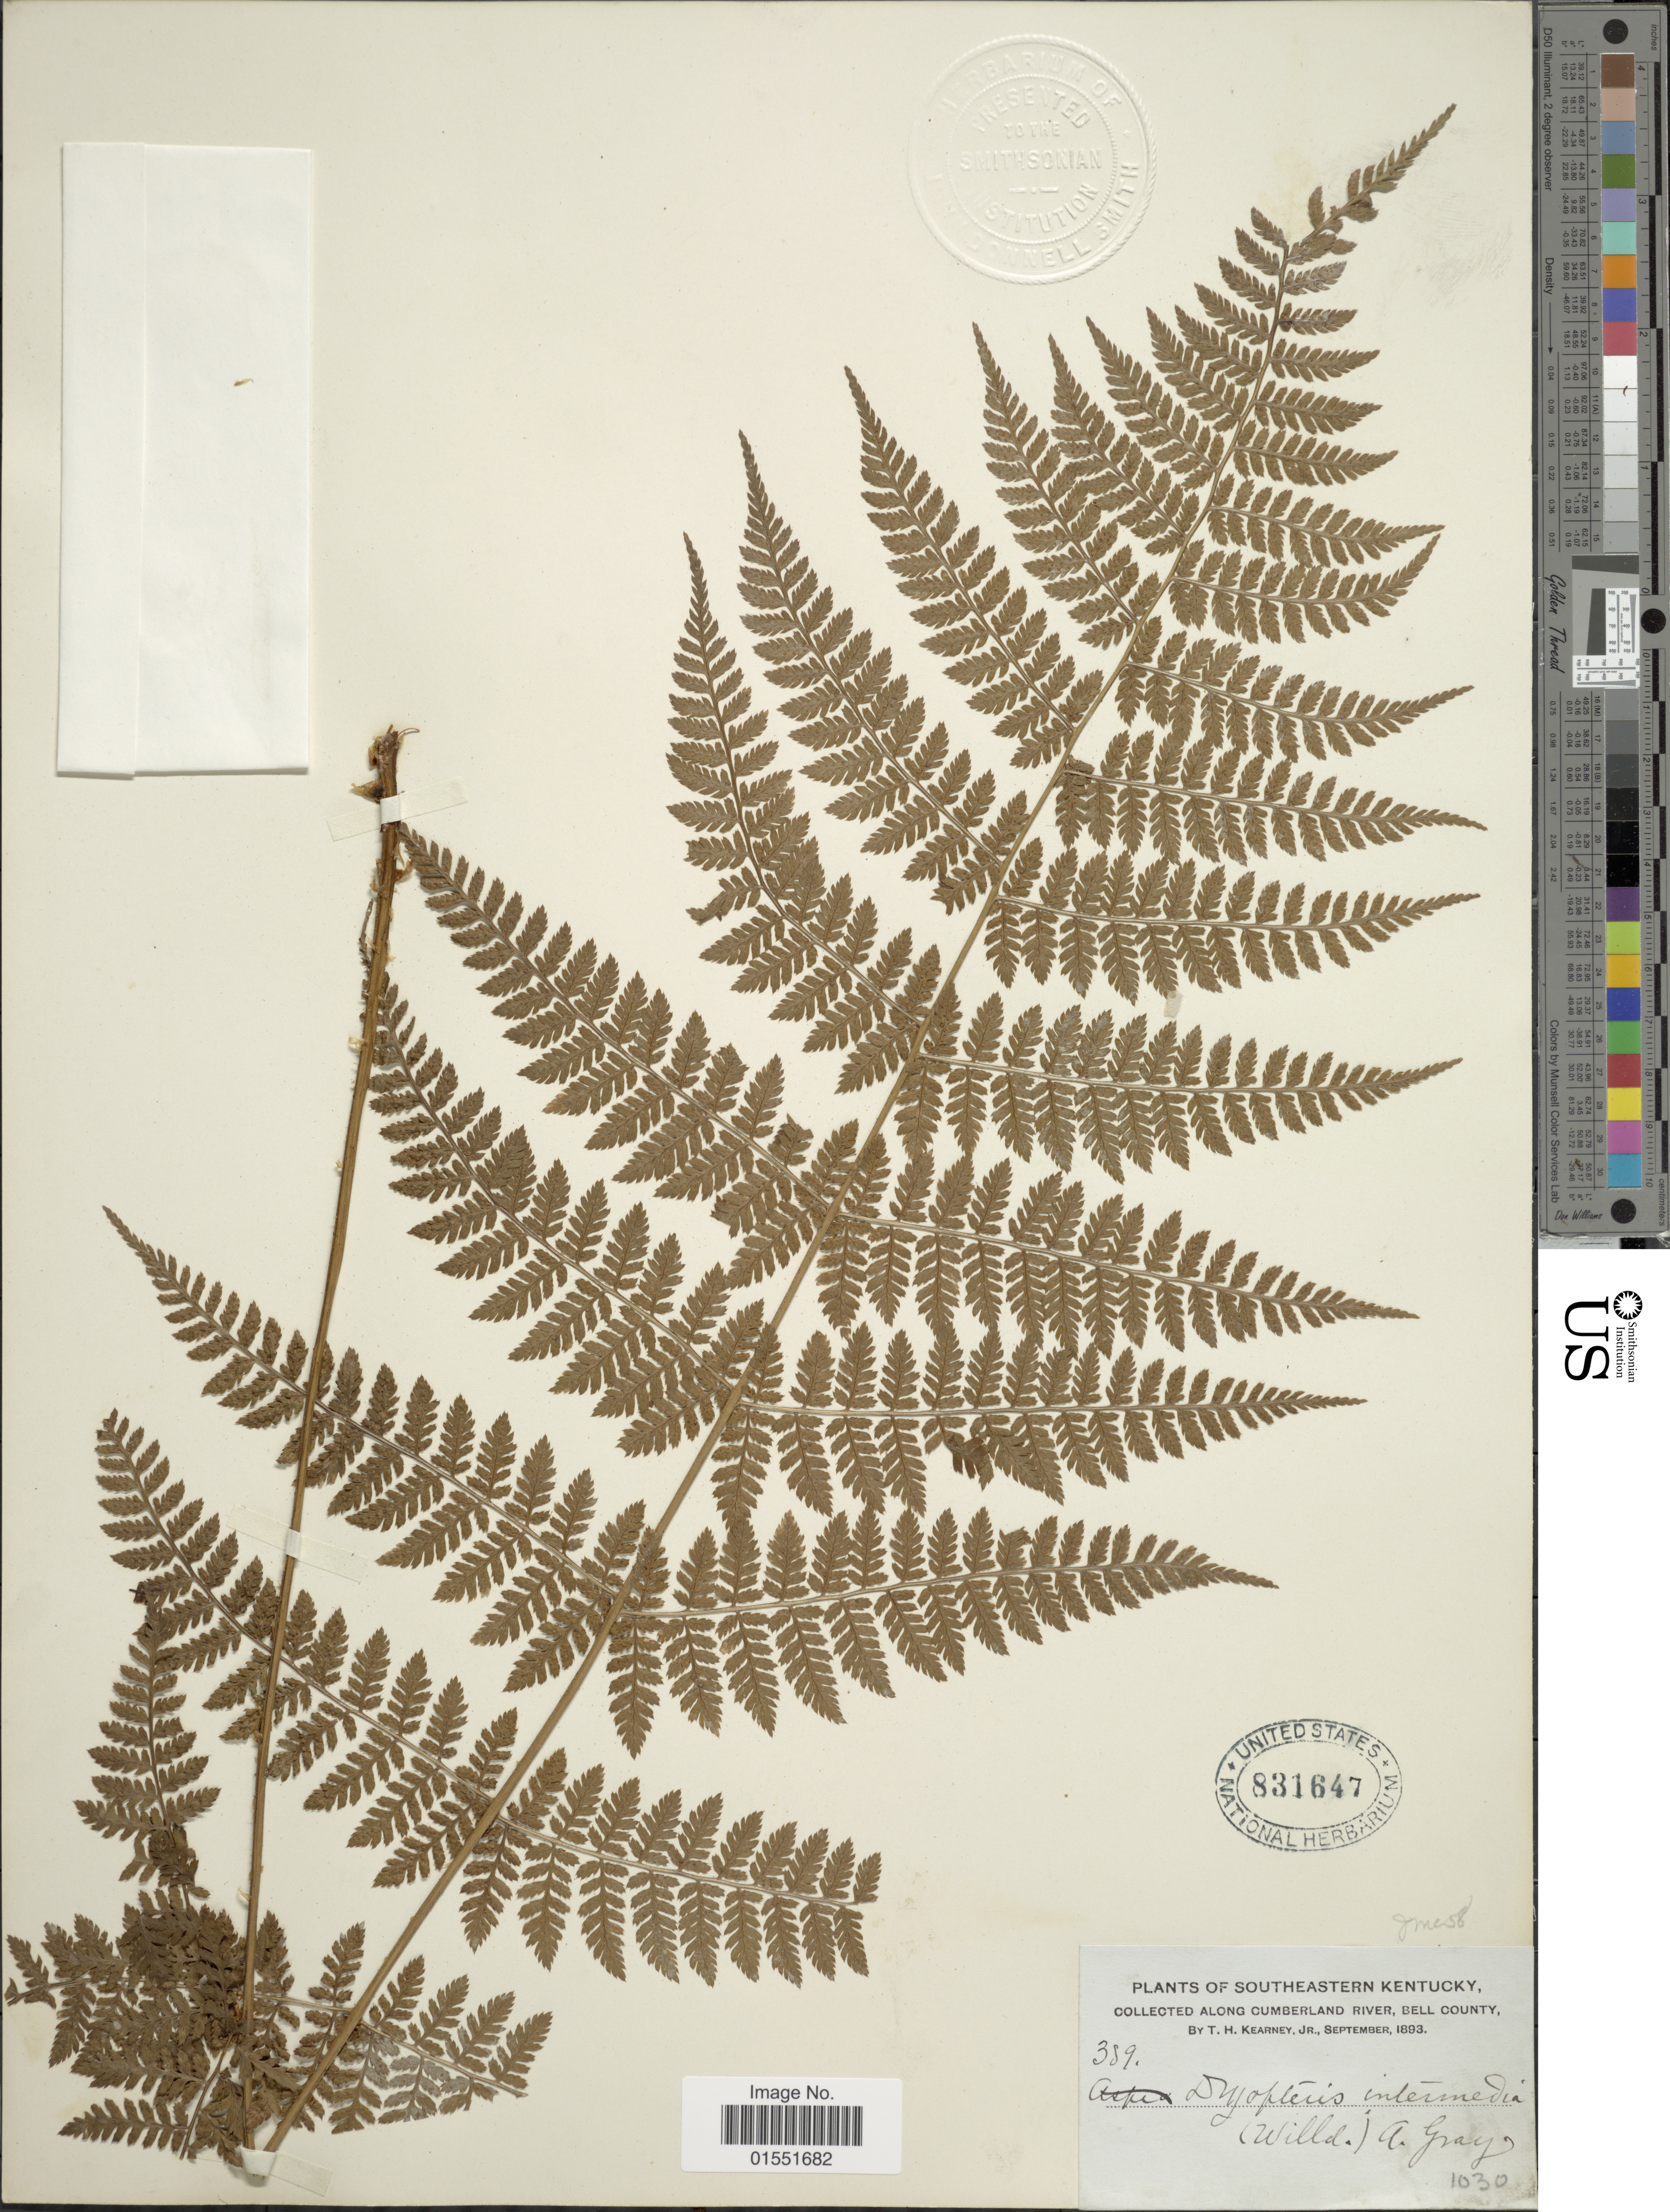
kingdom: Plantae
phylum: Tracheophyta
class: Polypodiopsida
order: Polypodiales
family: Dryopteridaceae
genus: Dryopteris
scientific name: Dryopteris intermedia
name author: (Muhl.) A. Gray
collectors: T. H. Kearney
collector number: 389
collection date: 1893-09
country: United States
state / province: Kentucky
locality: Southeastern Kentucky. Along Cumberland River, Bell County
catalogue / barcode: US 831647